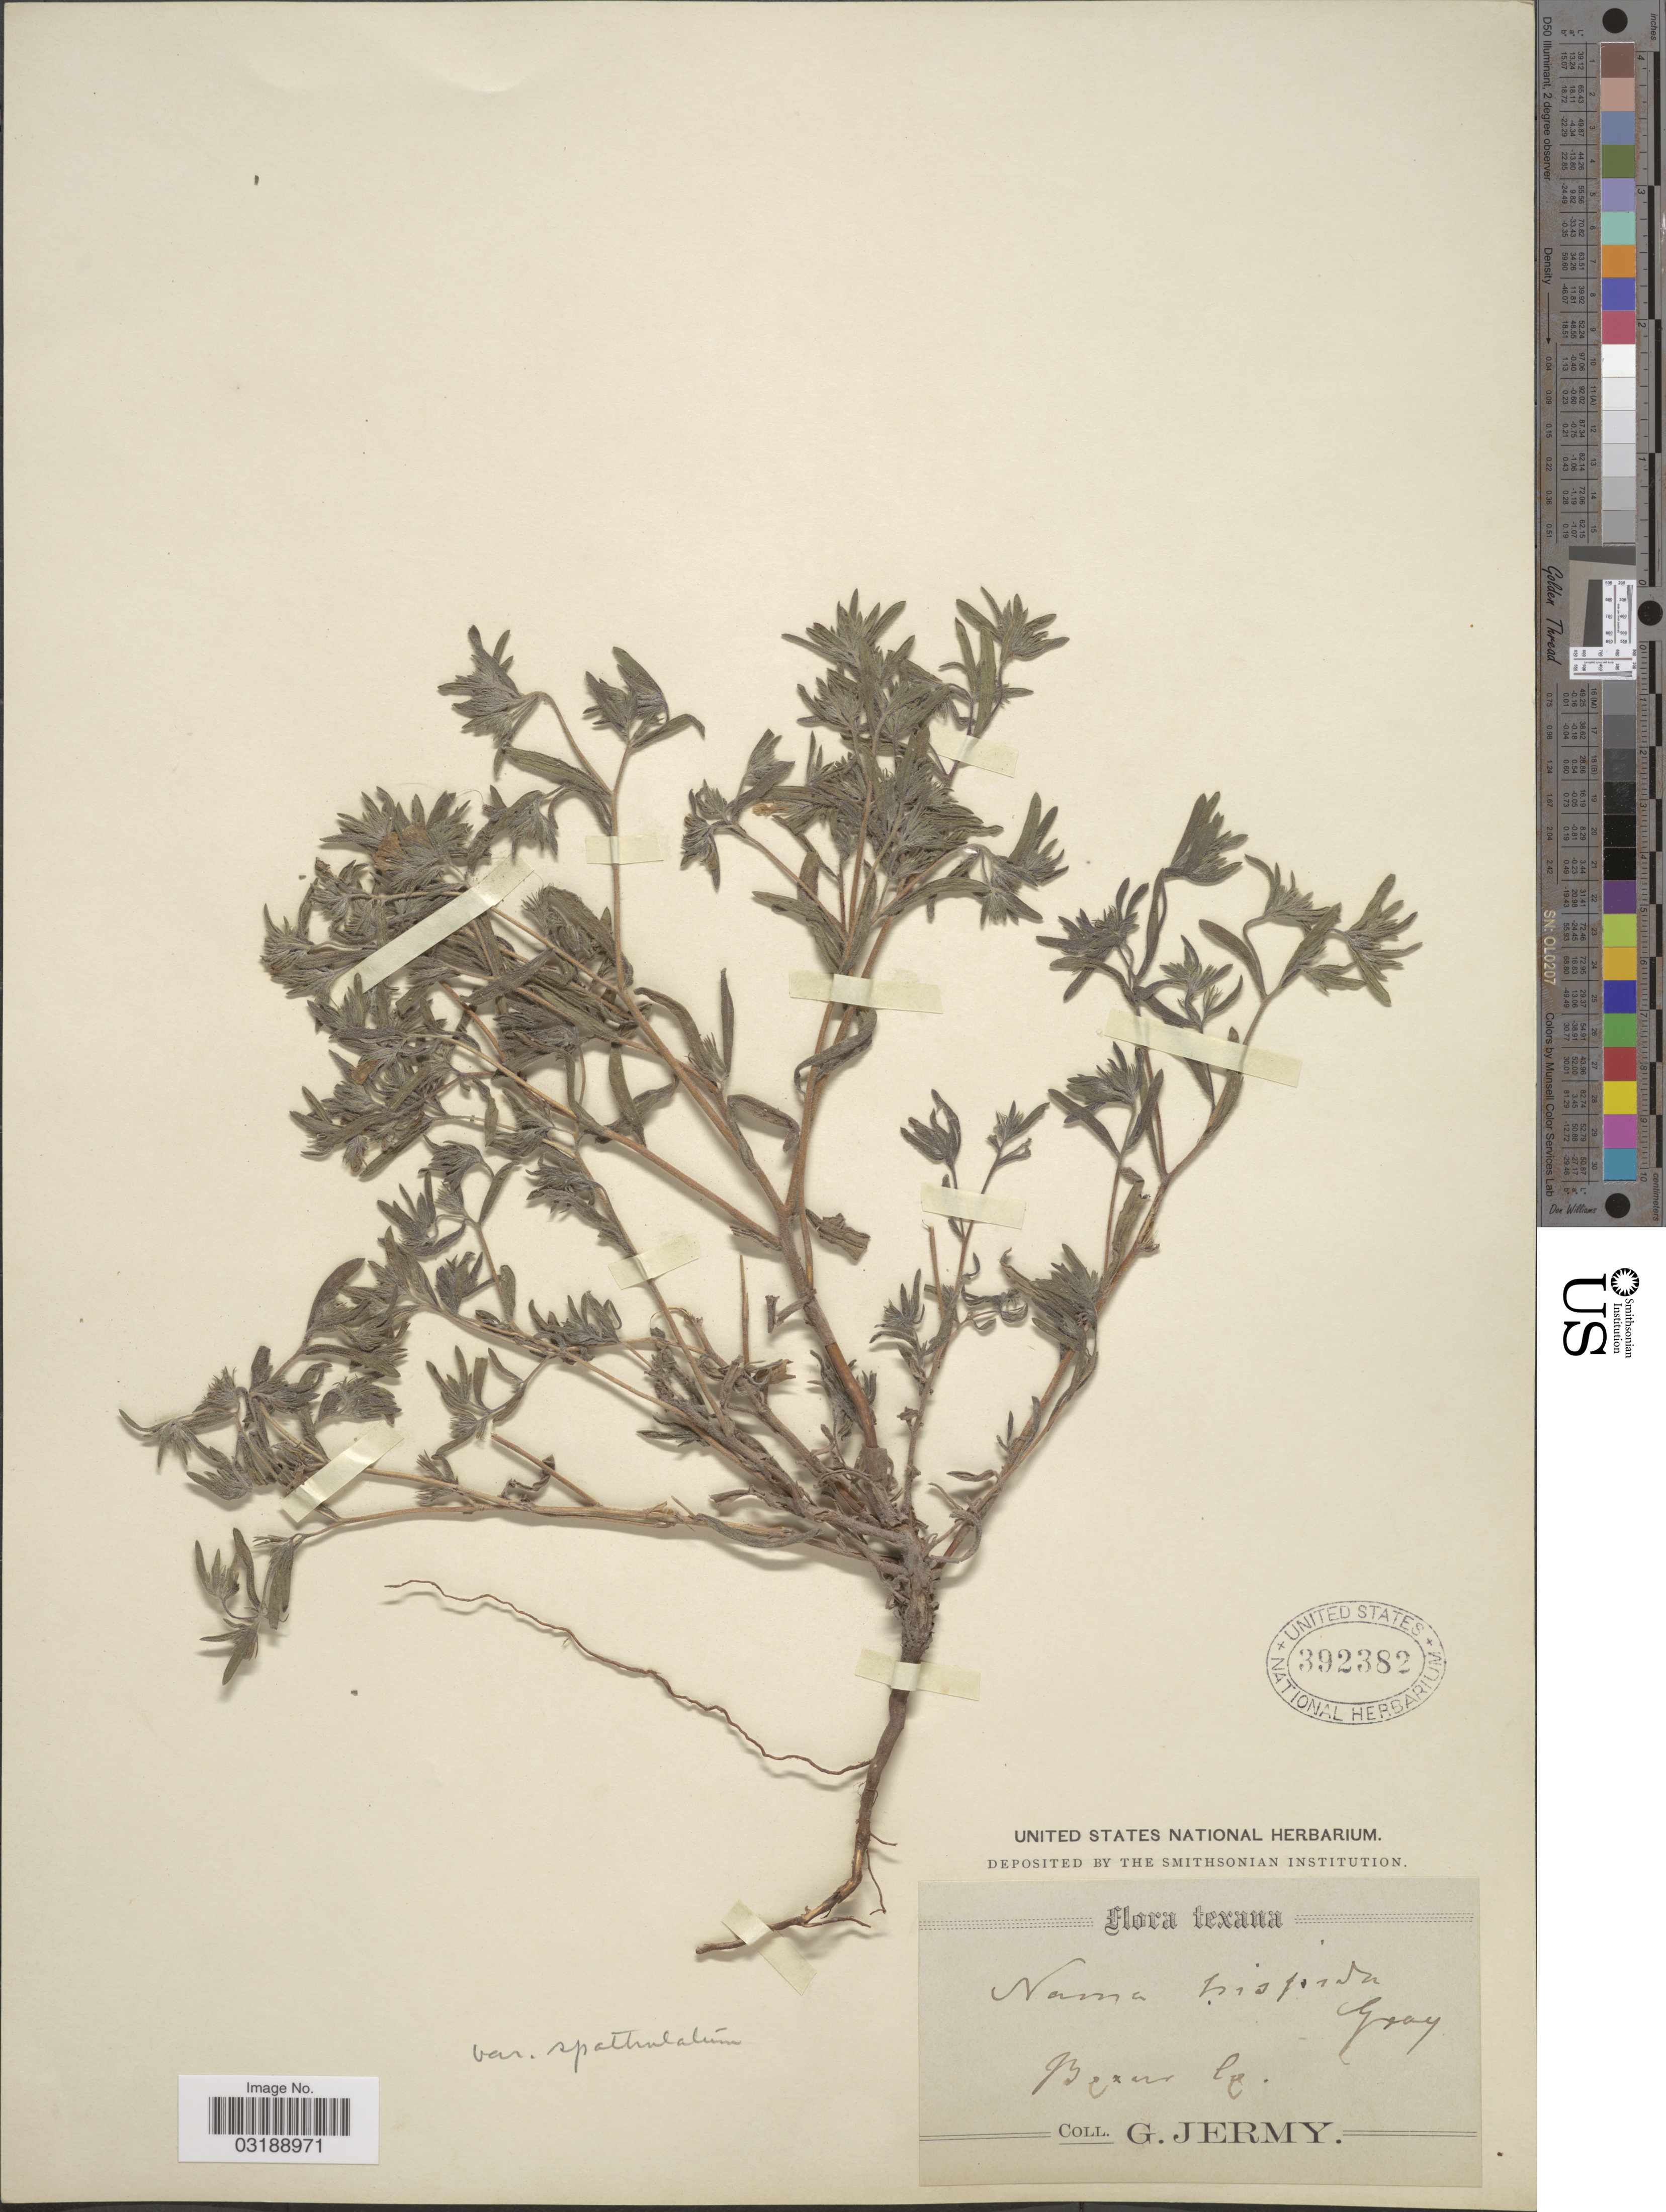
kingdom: Plantae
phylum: Tracheophyta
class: Magnoliopsida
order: Boraginales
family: Namaceae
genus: Nama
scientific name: Nama hispida var. spathulatum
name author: (Torr.) C.L. Hitchc.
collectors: G. Jermy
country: United States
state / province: Texas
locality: Bexar Co.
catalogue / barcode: US 392382